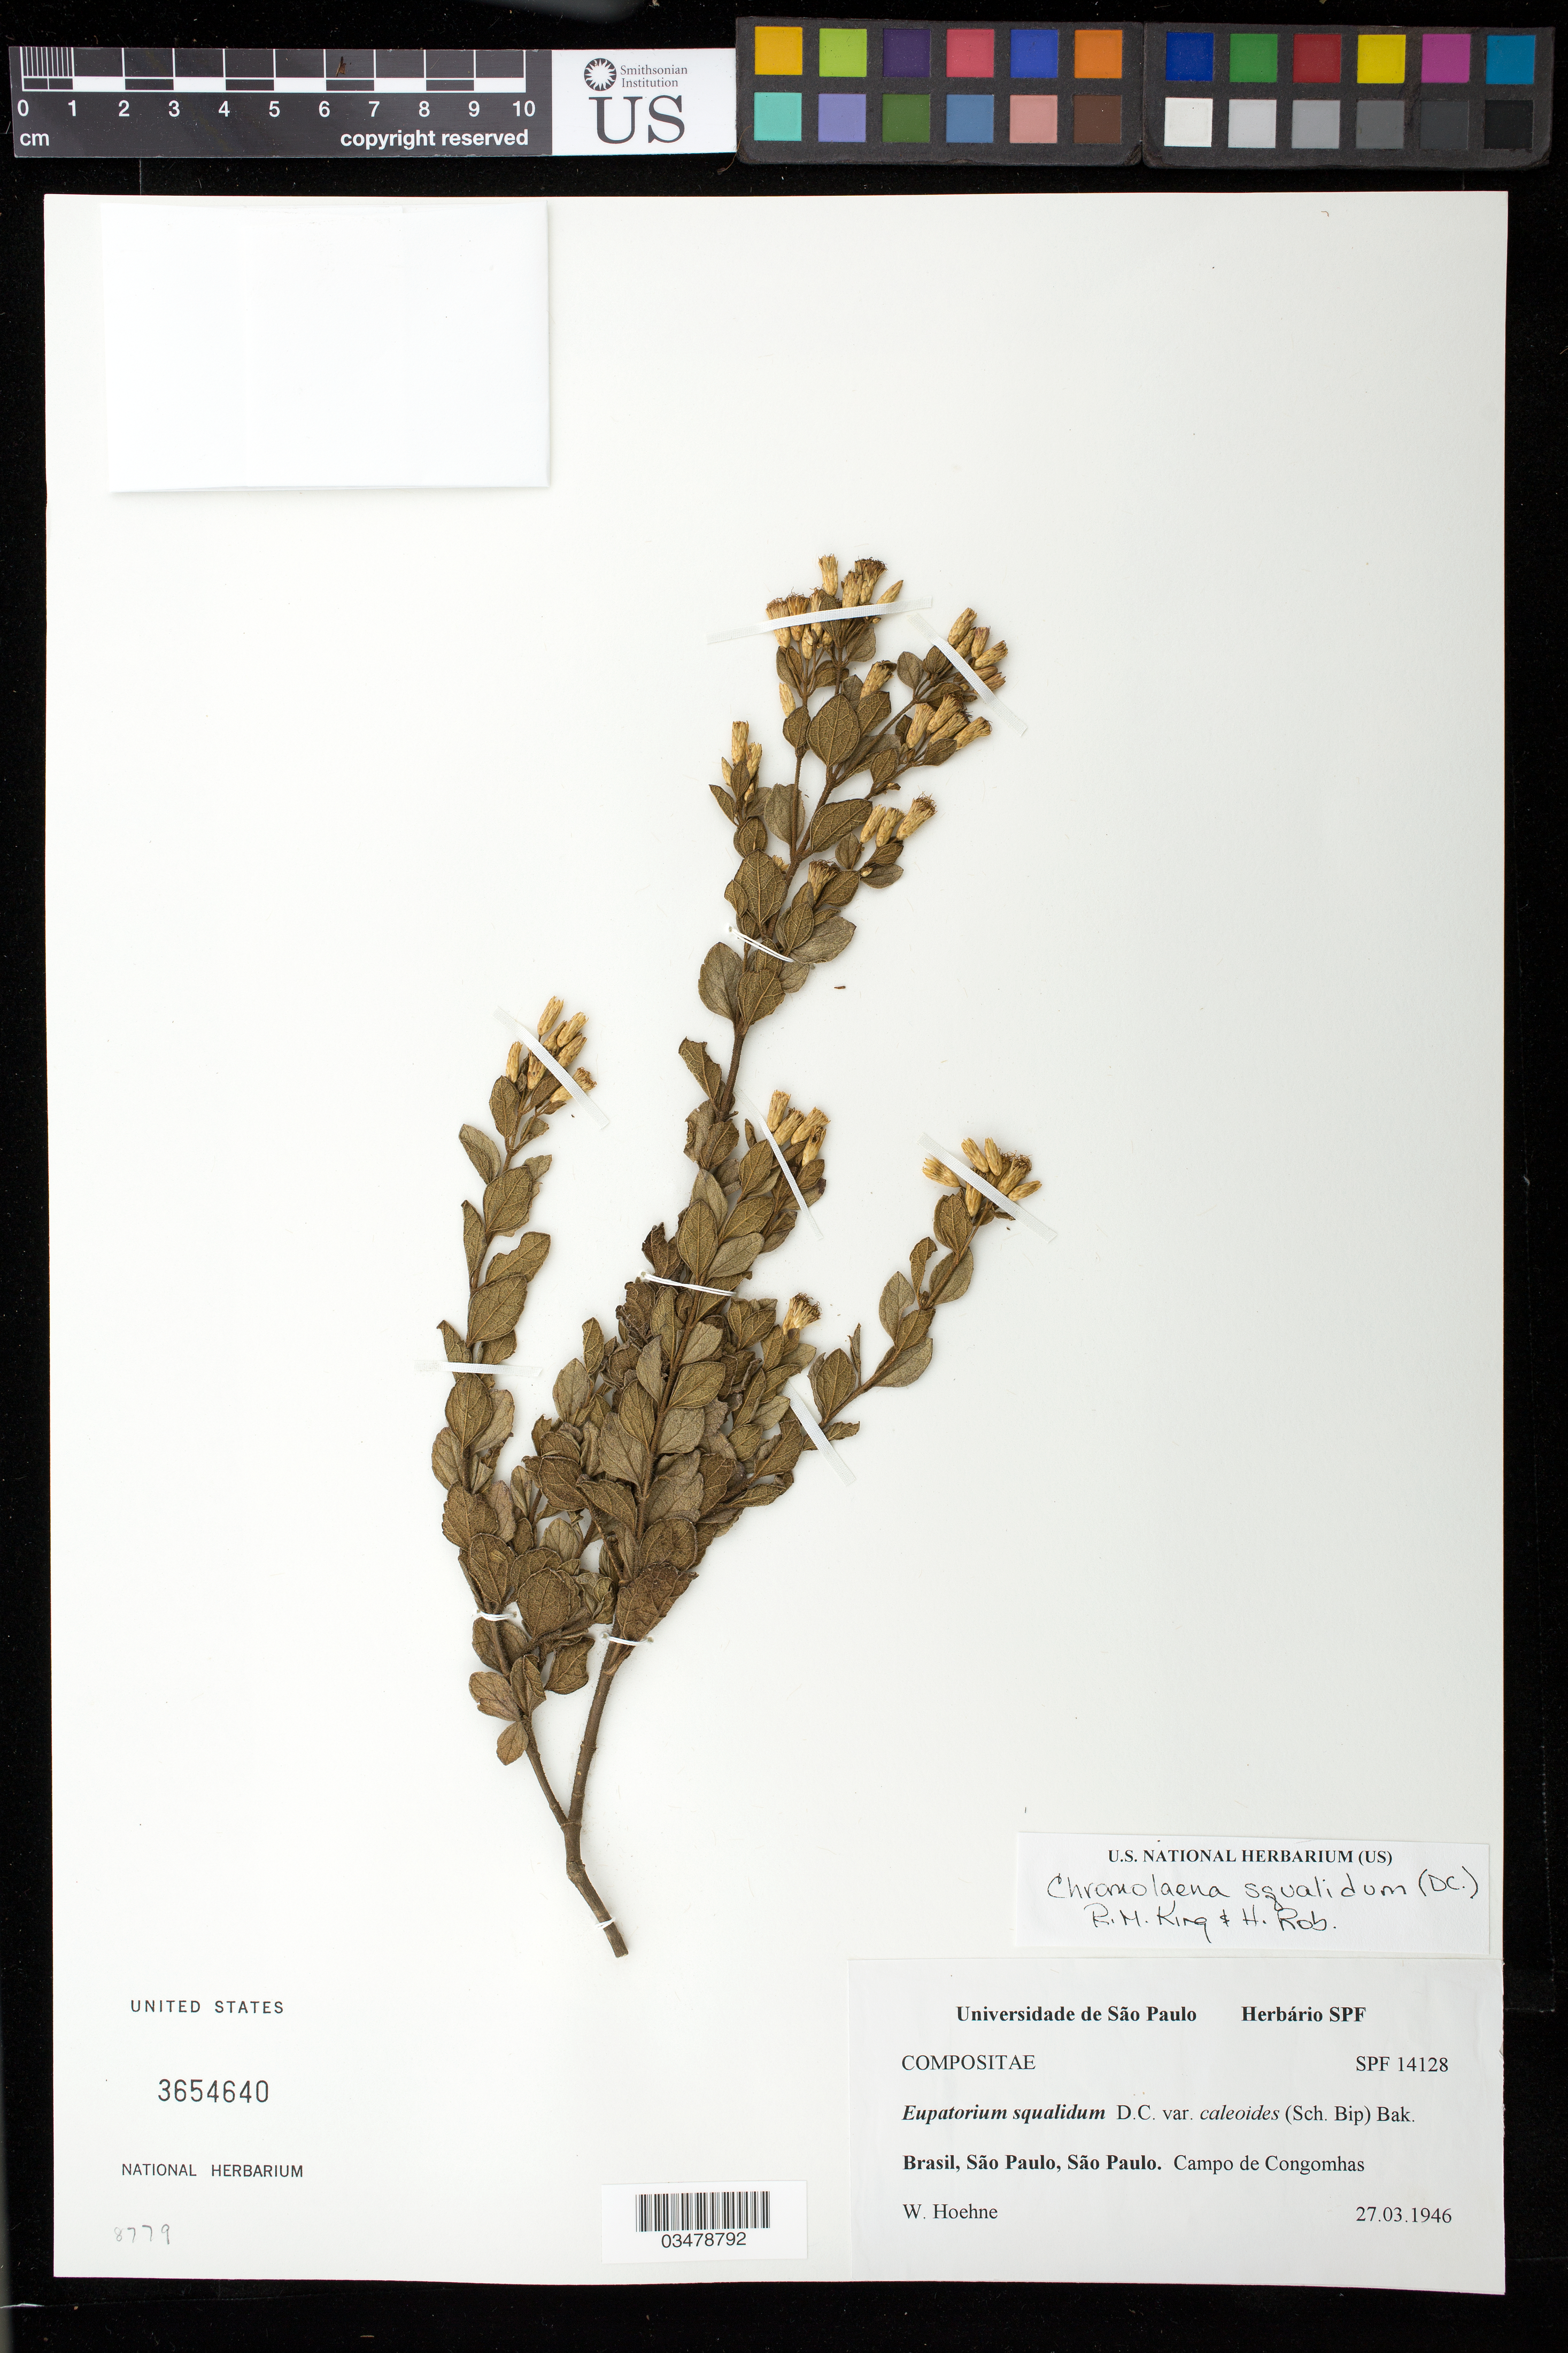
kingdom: Plantae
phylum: Tracheophyta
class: Magnoliopsida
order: Asterales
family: Asteraceae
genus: Chromolaena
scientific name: Chromolaena squalida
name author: (DC.) R.M. King & H. Rob.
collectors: W. Hoehne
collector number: SPF 14128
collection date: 1946-03-27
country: Brazil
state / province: São Paulo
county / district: São Paulo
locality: Campo de Congomhas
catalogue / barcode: US 3654640